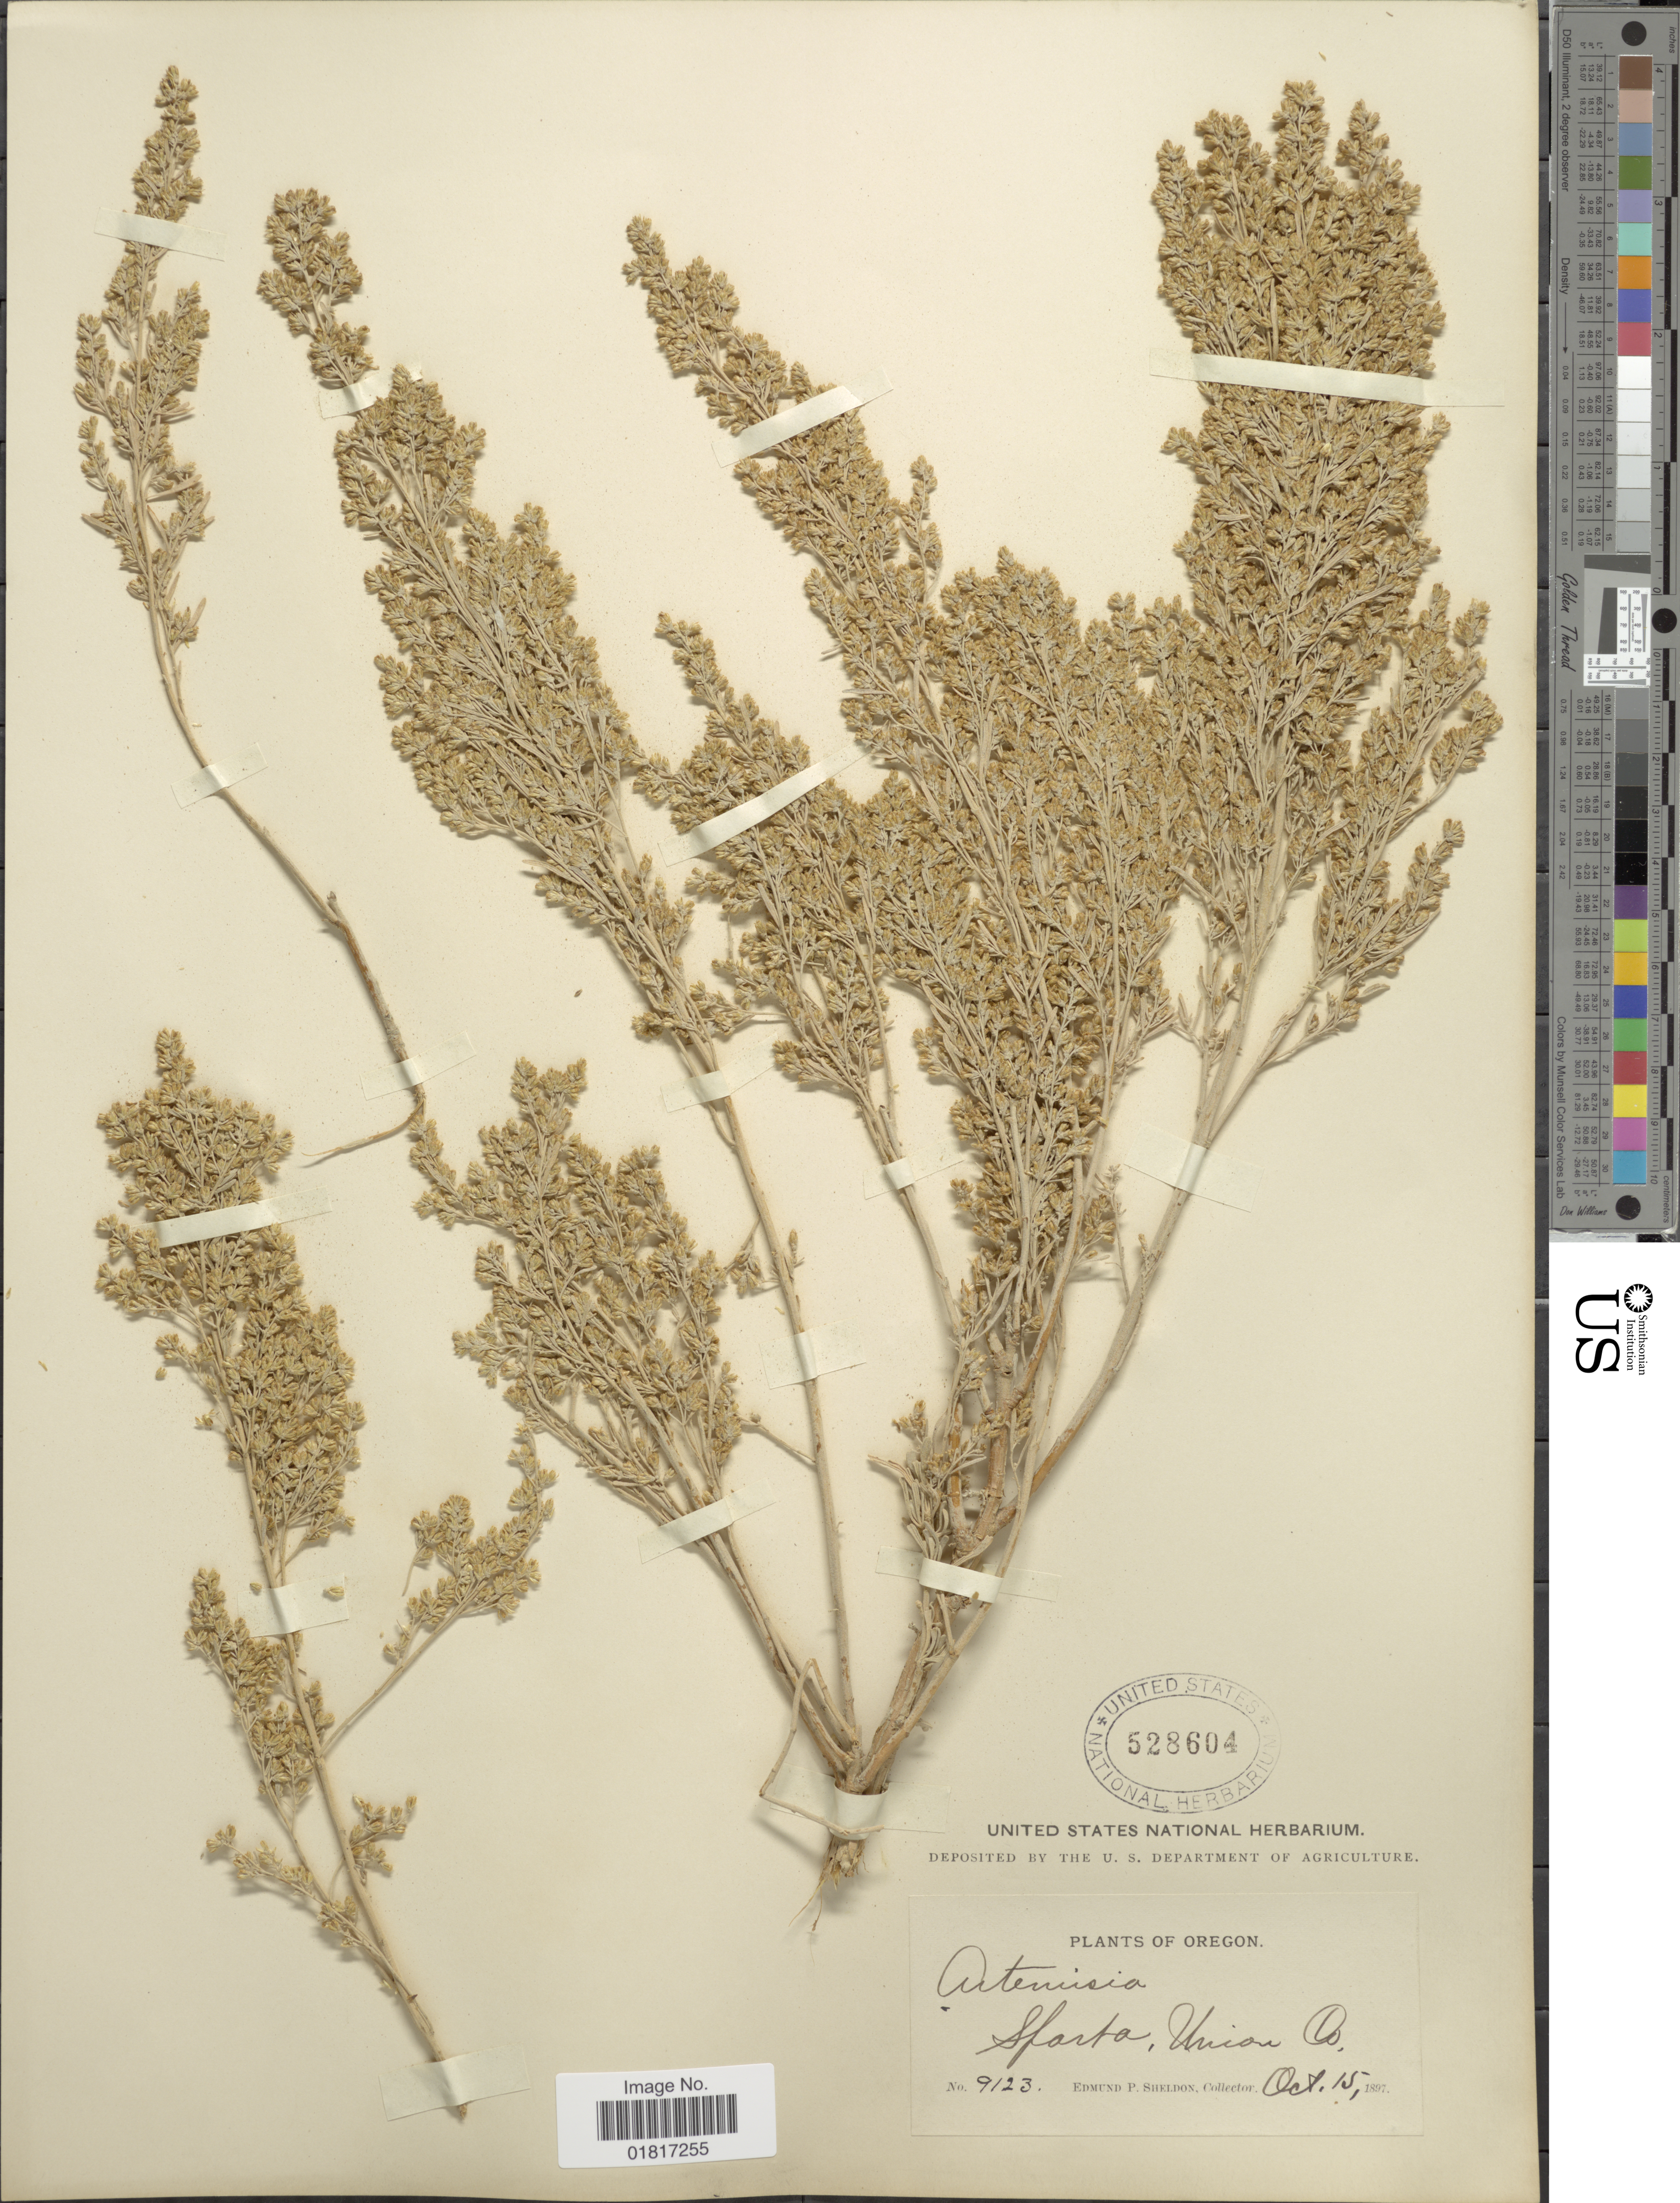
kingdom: Plantae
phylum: Tracheophyta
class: Magnoliopsida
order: Asterales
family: Asteraceae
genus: Artemisia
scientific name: Artemisia tridentata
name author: Nutt.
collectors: E. P. Sheldon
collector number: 9123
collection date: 1897-10-15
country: United States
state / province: Oregon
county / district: Union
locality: Sparta, Union Co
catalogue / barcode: US 528604